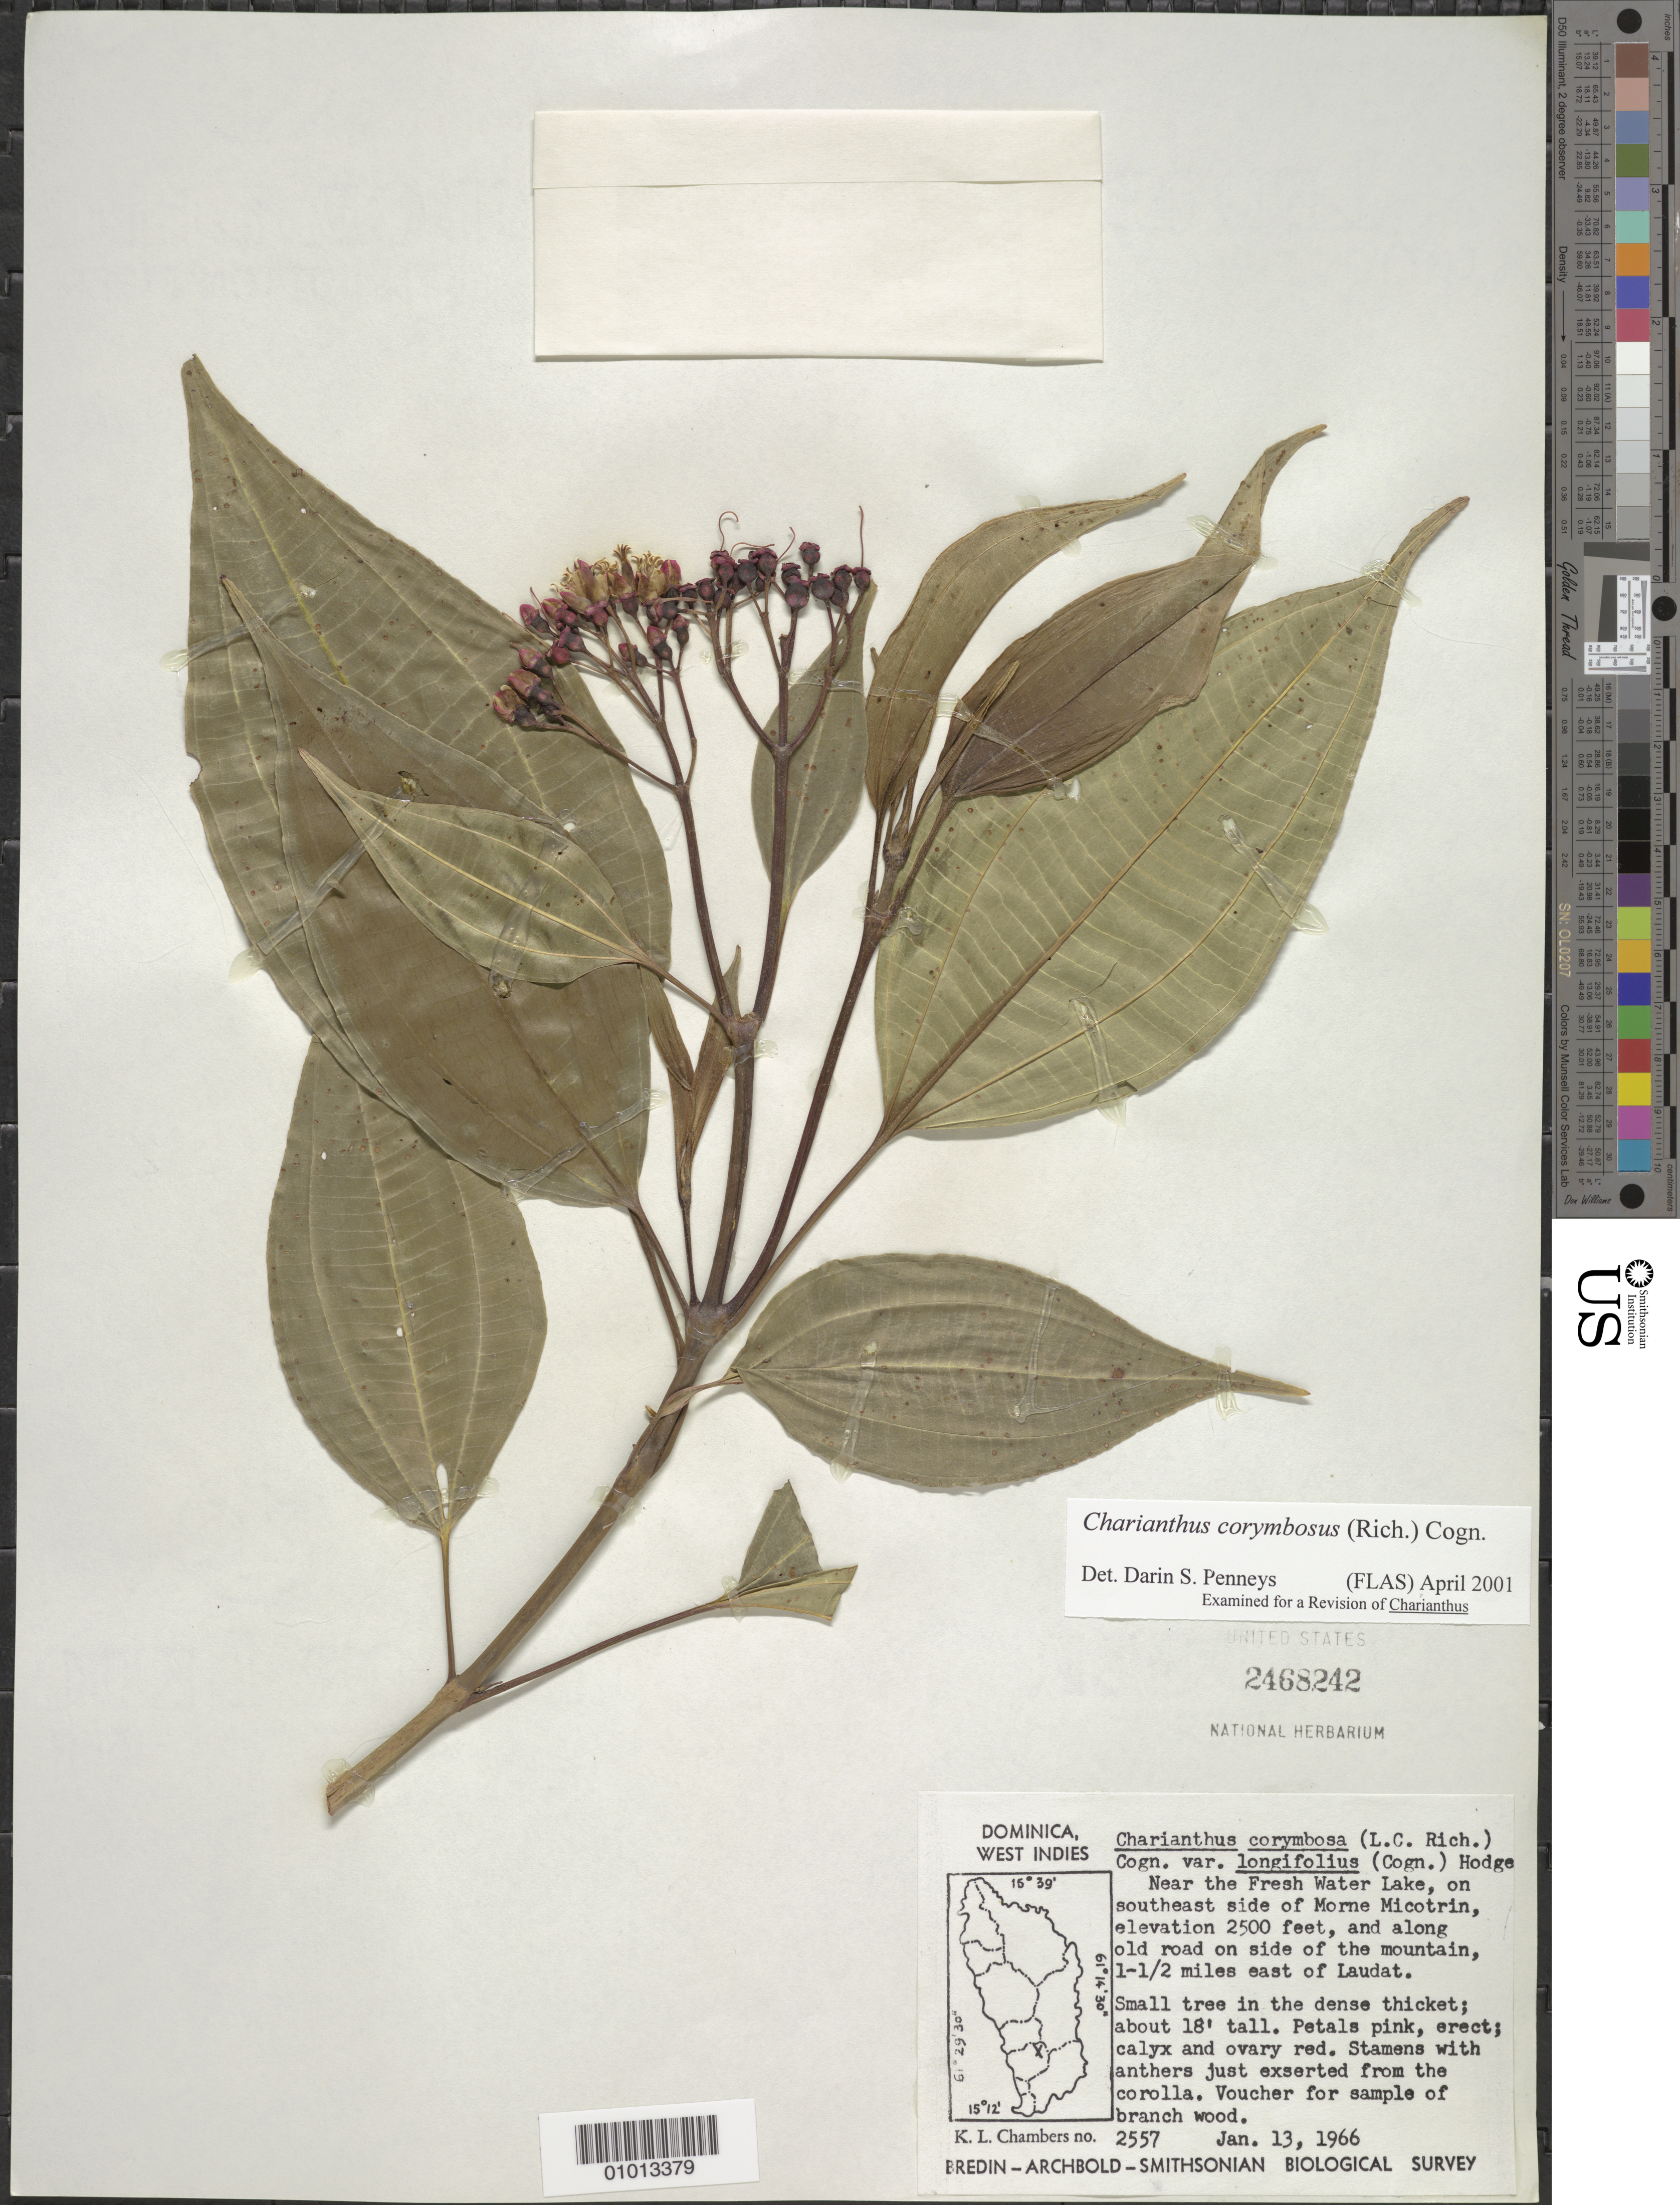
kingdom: Plantae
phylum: Tracheophyta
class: Magnoliopsida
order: Myrtales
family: Melastomataceae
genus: Charianthus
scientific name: Charianthus corymbosus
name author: (Rich.) Cogn.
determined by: Penneys, D. S.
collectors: K. L. Chambers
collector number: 2557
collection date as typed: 13 Jan 1966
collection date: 1966-01-13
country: Dominica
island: Dominica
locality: Near Freshwater Lake, on southeast side of Morne Micotrin, and along old road on side of mountain, 1-1.5 miles east of Laudat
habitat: Dense thicket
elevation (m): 762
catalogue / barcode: US 2468242